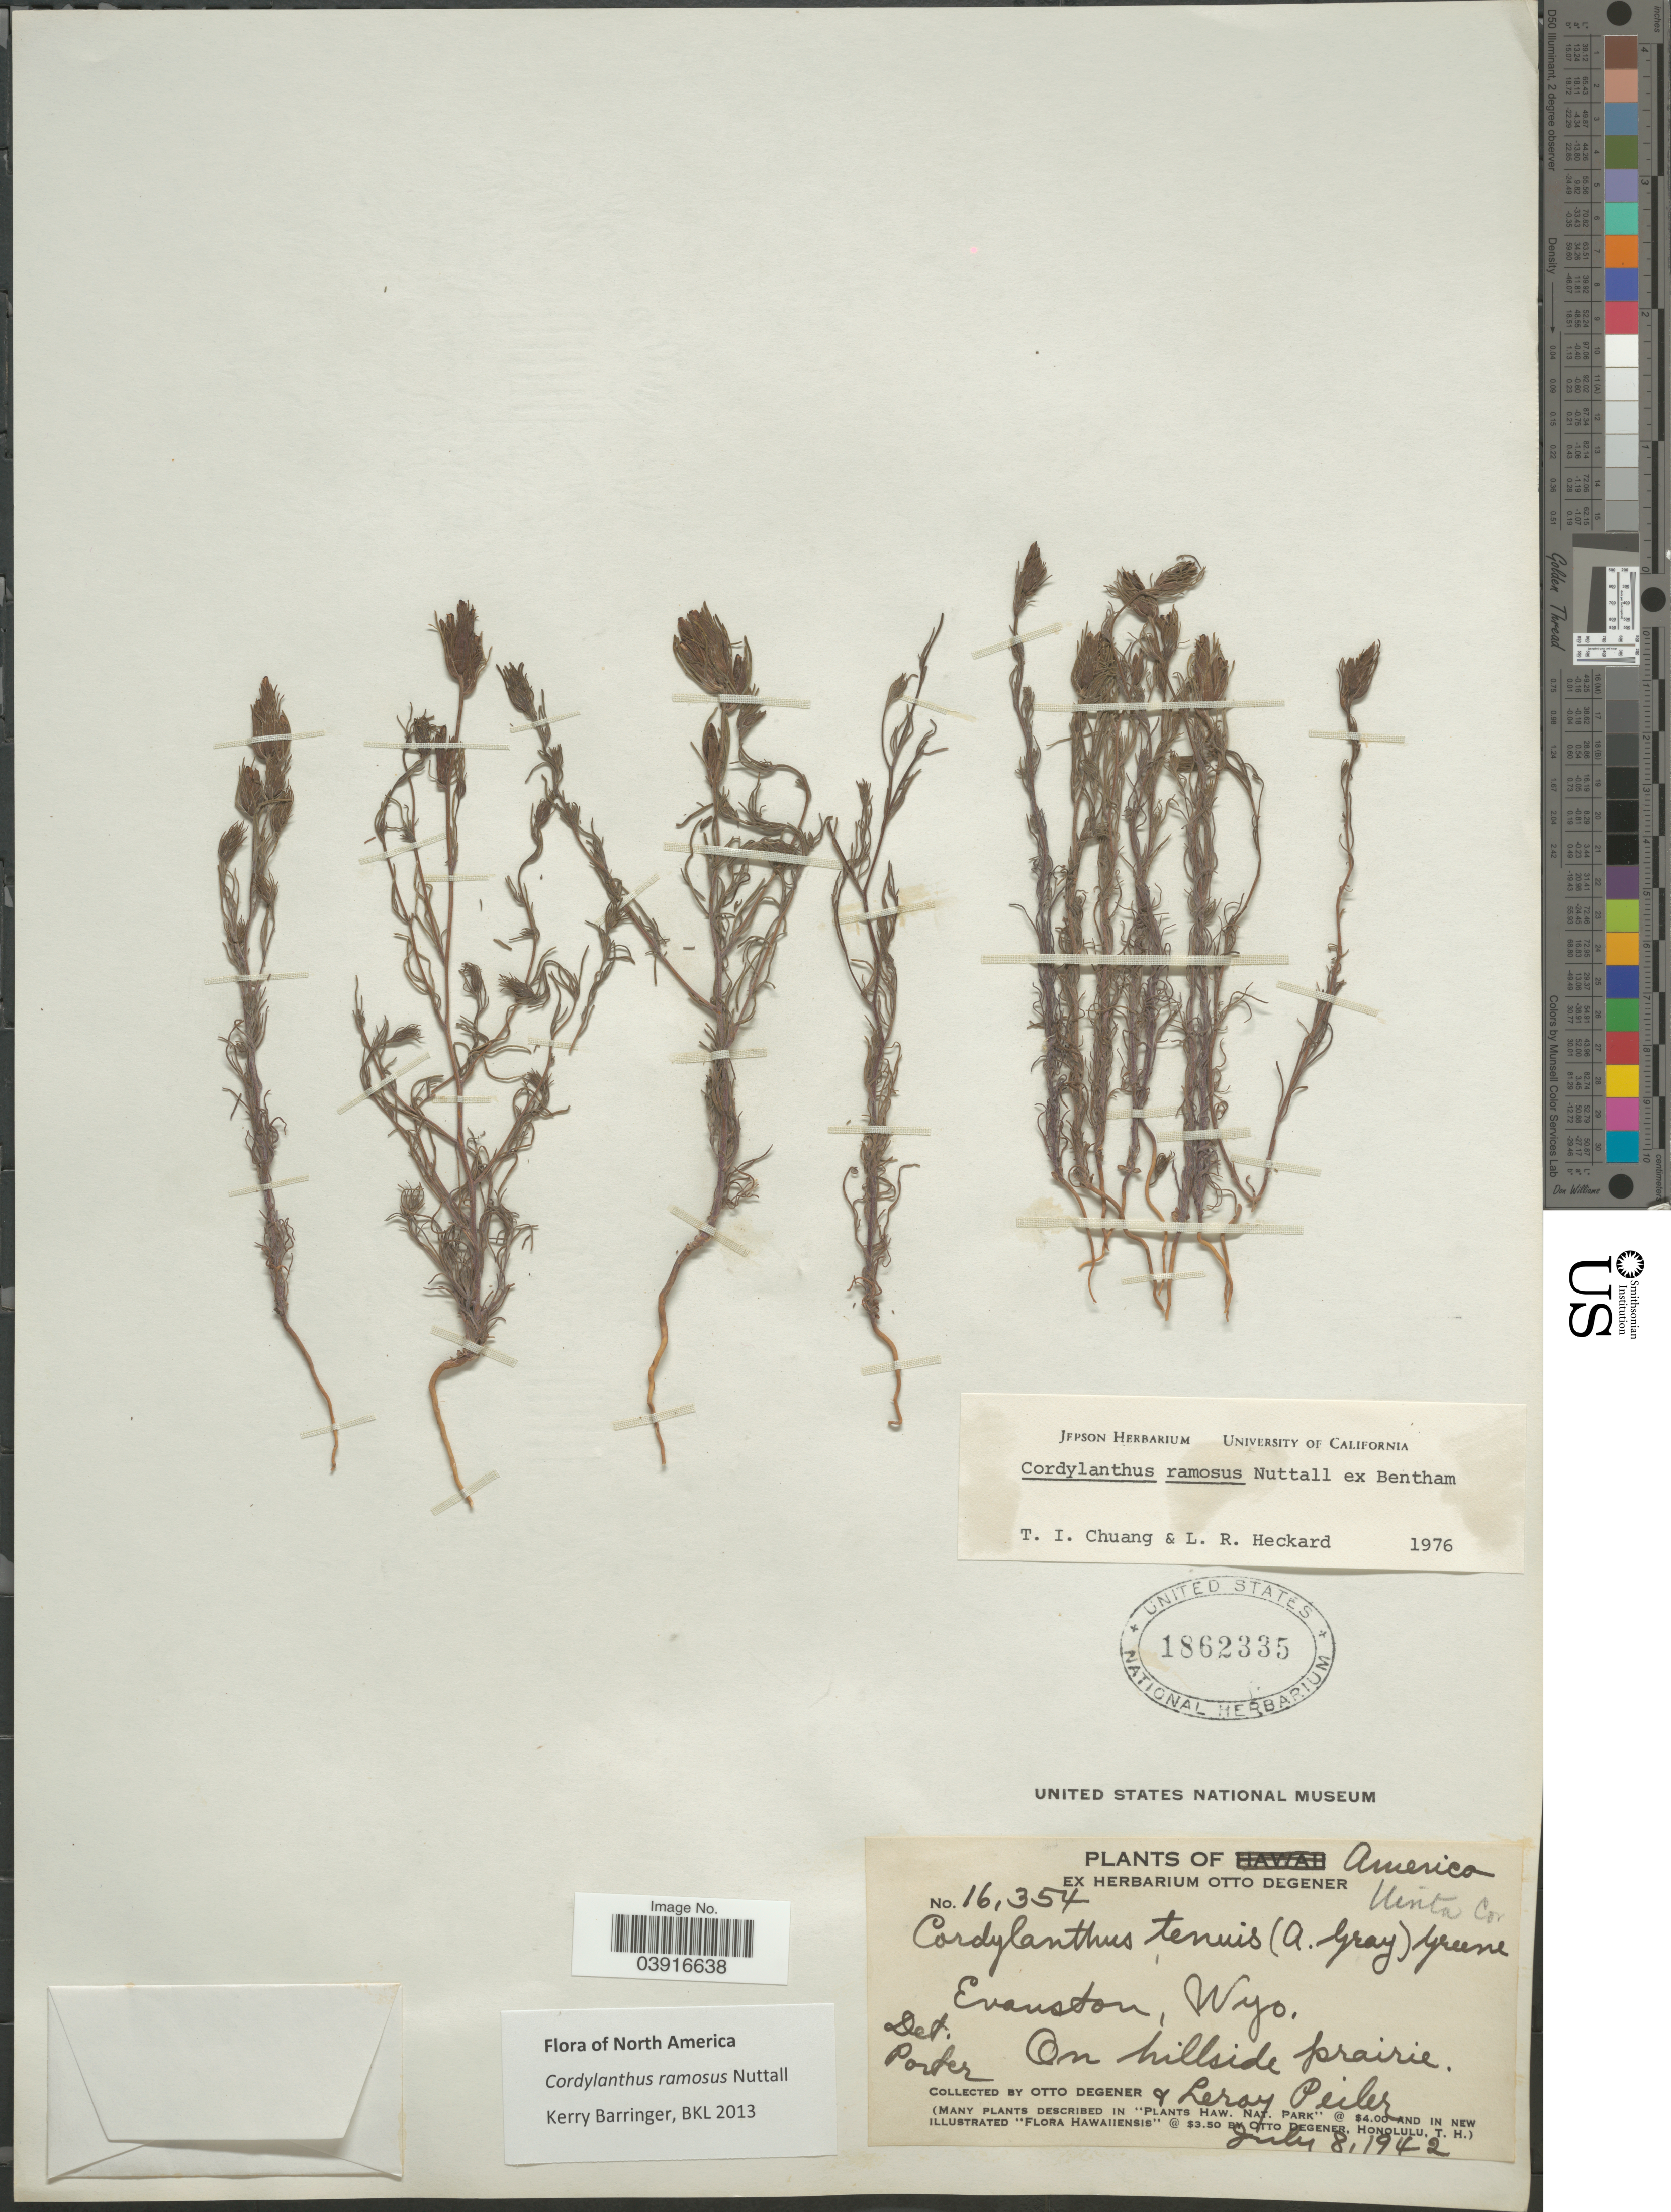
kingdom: Plantae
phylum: Tracheophyta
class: Magnoliopsida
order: Lamiales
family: Orobanchaceae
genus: Cordylanthus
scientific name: Cordylanthus ramosus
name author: Nutt. ex Benth.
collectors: O. Degener & L. Peiler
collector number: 16354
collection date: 1942-07-08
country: United States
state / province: Wyoming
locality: Uinta Co. Evanston. On hillside prairie.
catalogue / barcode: US 1862335